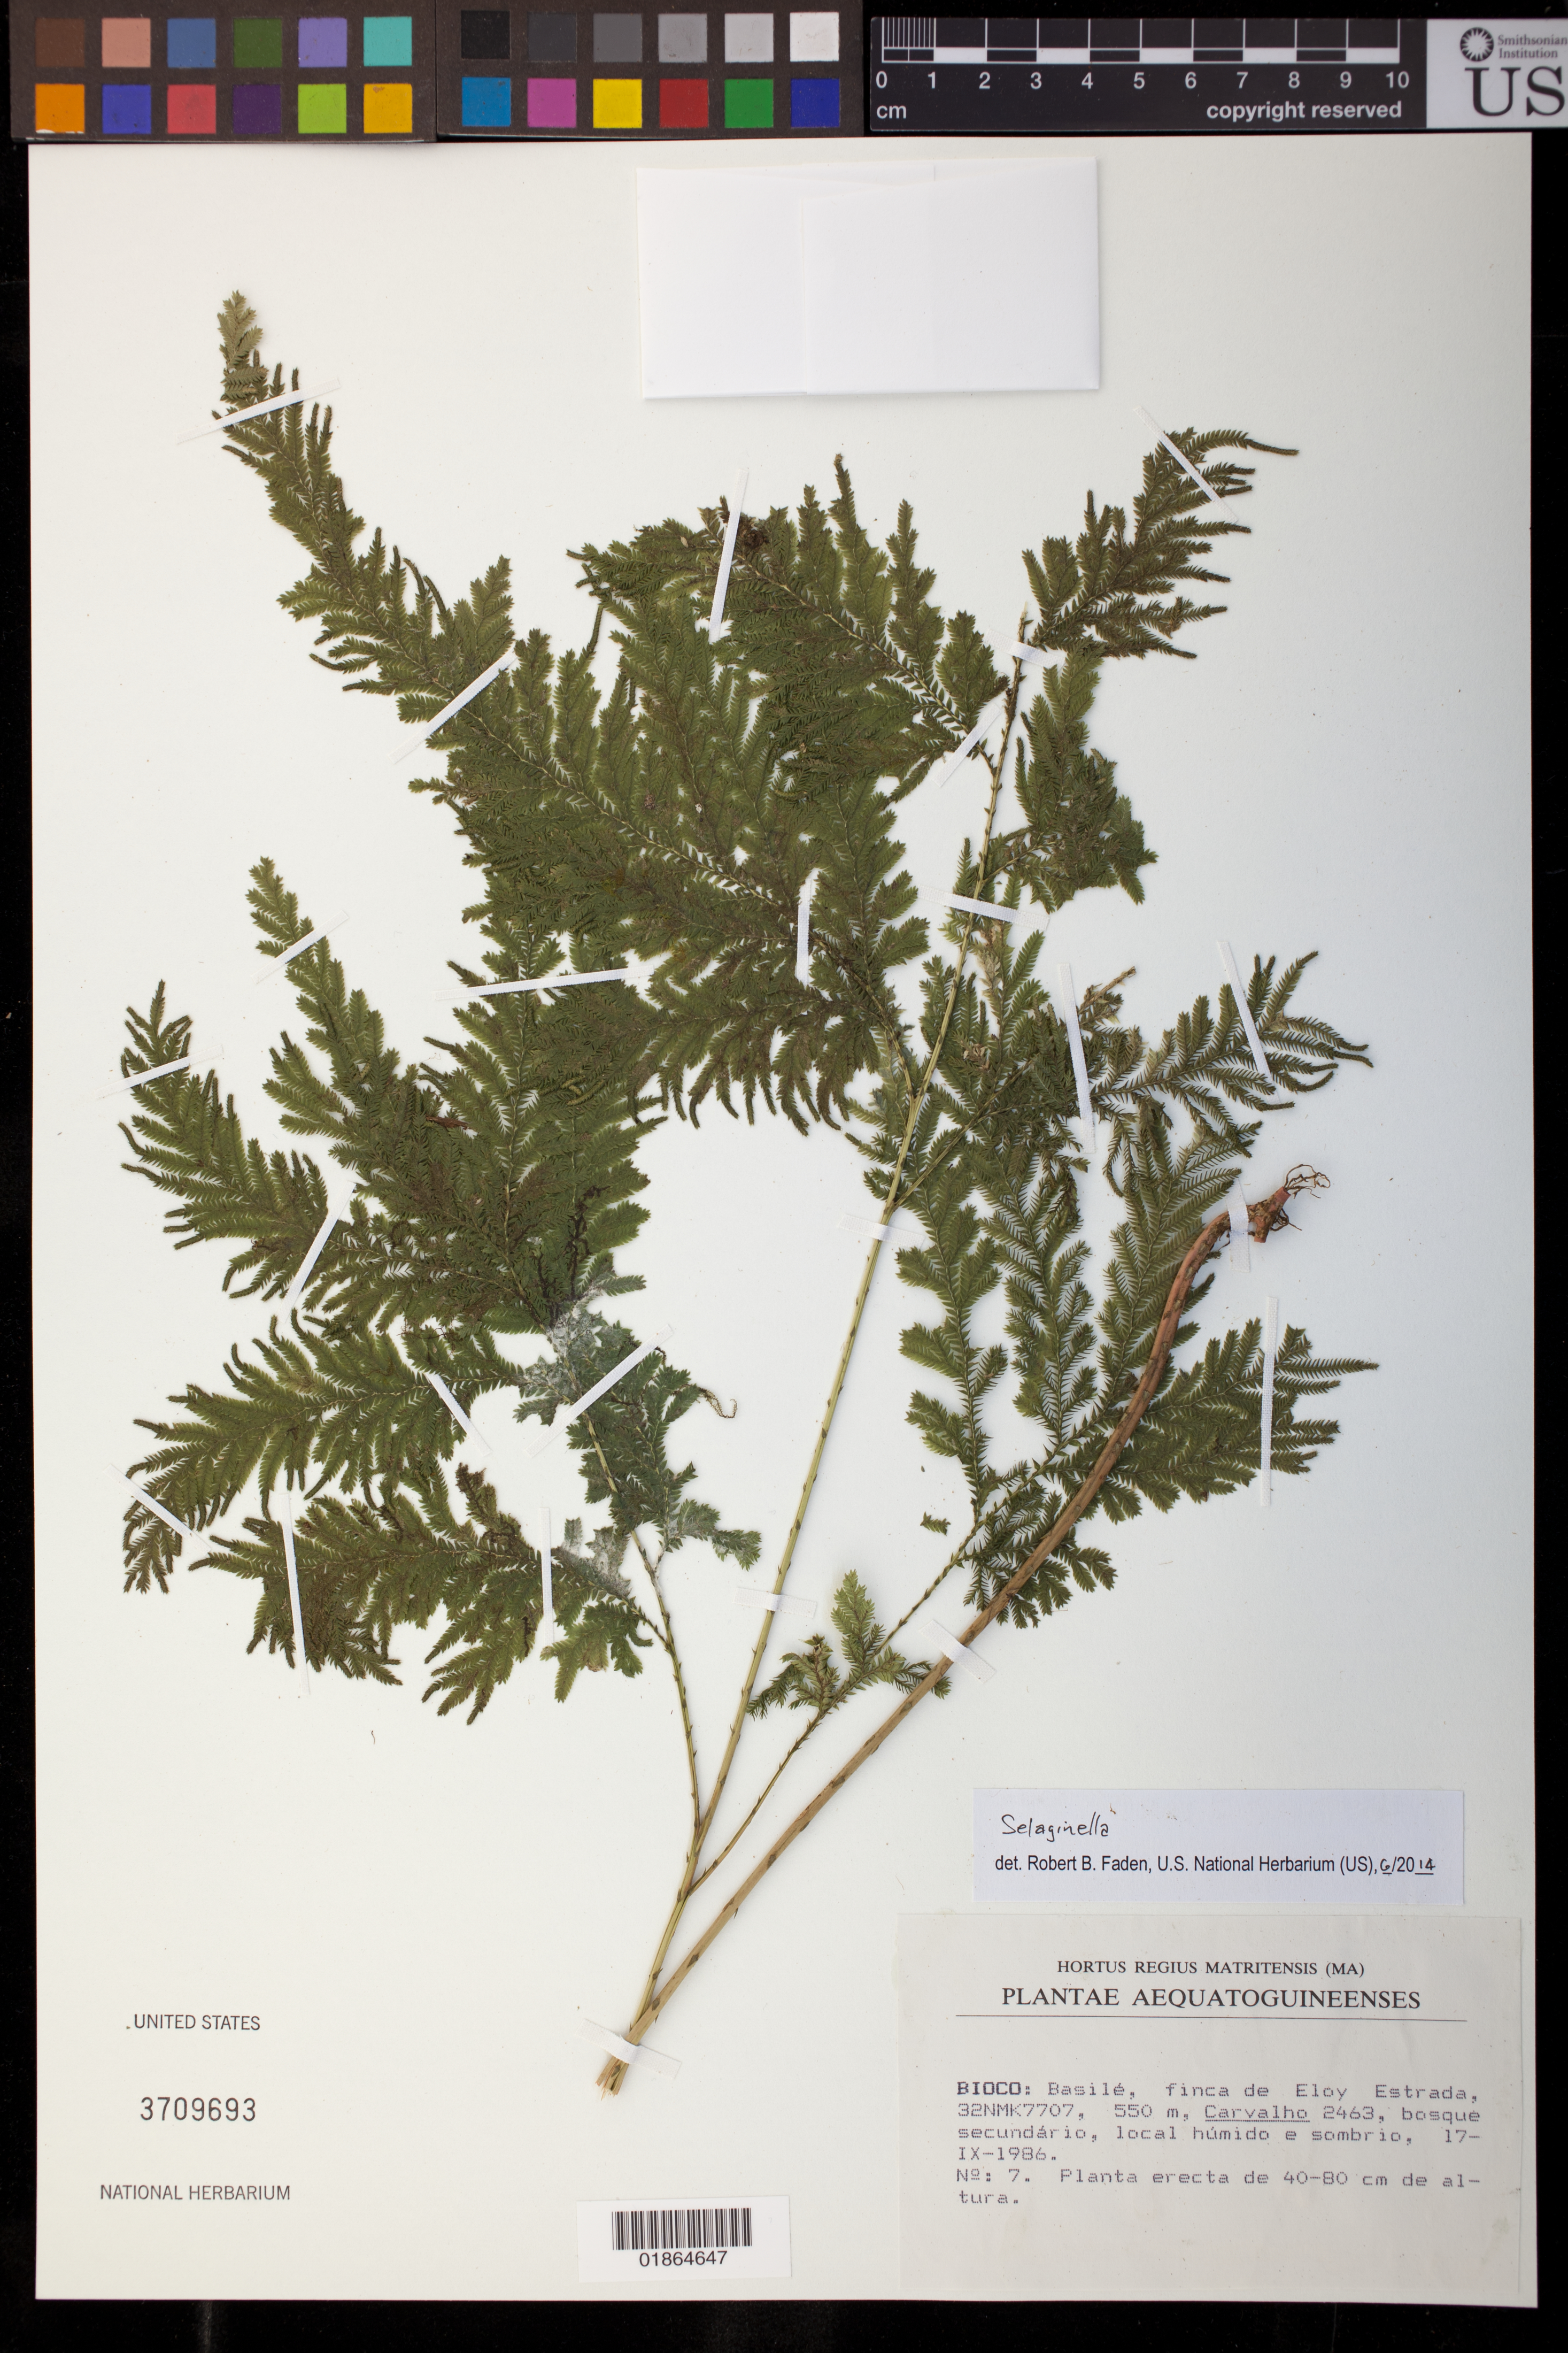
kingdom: Plantae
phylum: Tracheophyta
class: Lycopodiopsida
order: Selaginellales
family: Selaginellaceae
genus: Selaginella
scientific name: Selaginella sp.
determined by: Faden, Robert B., (US), Smithsonian Institution - National Museum of Natural History (UNITED STATES)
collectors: Carvalho, --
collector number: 2463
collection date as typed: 17-IX-1986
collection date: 1986-09-17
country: Equatorial Guinea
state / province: Bioko Norte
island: Bioko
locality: Basile, finca de Eloy Estrada, 32NMK7707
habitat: Bosque secundario, local humido e sombrio.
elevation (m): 550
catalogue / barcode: US 3709693